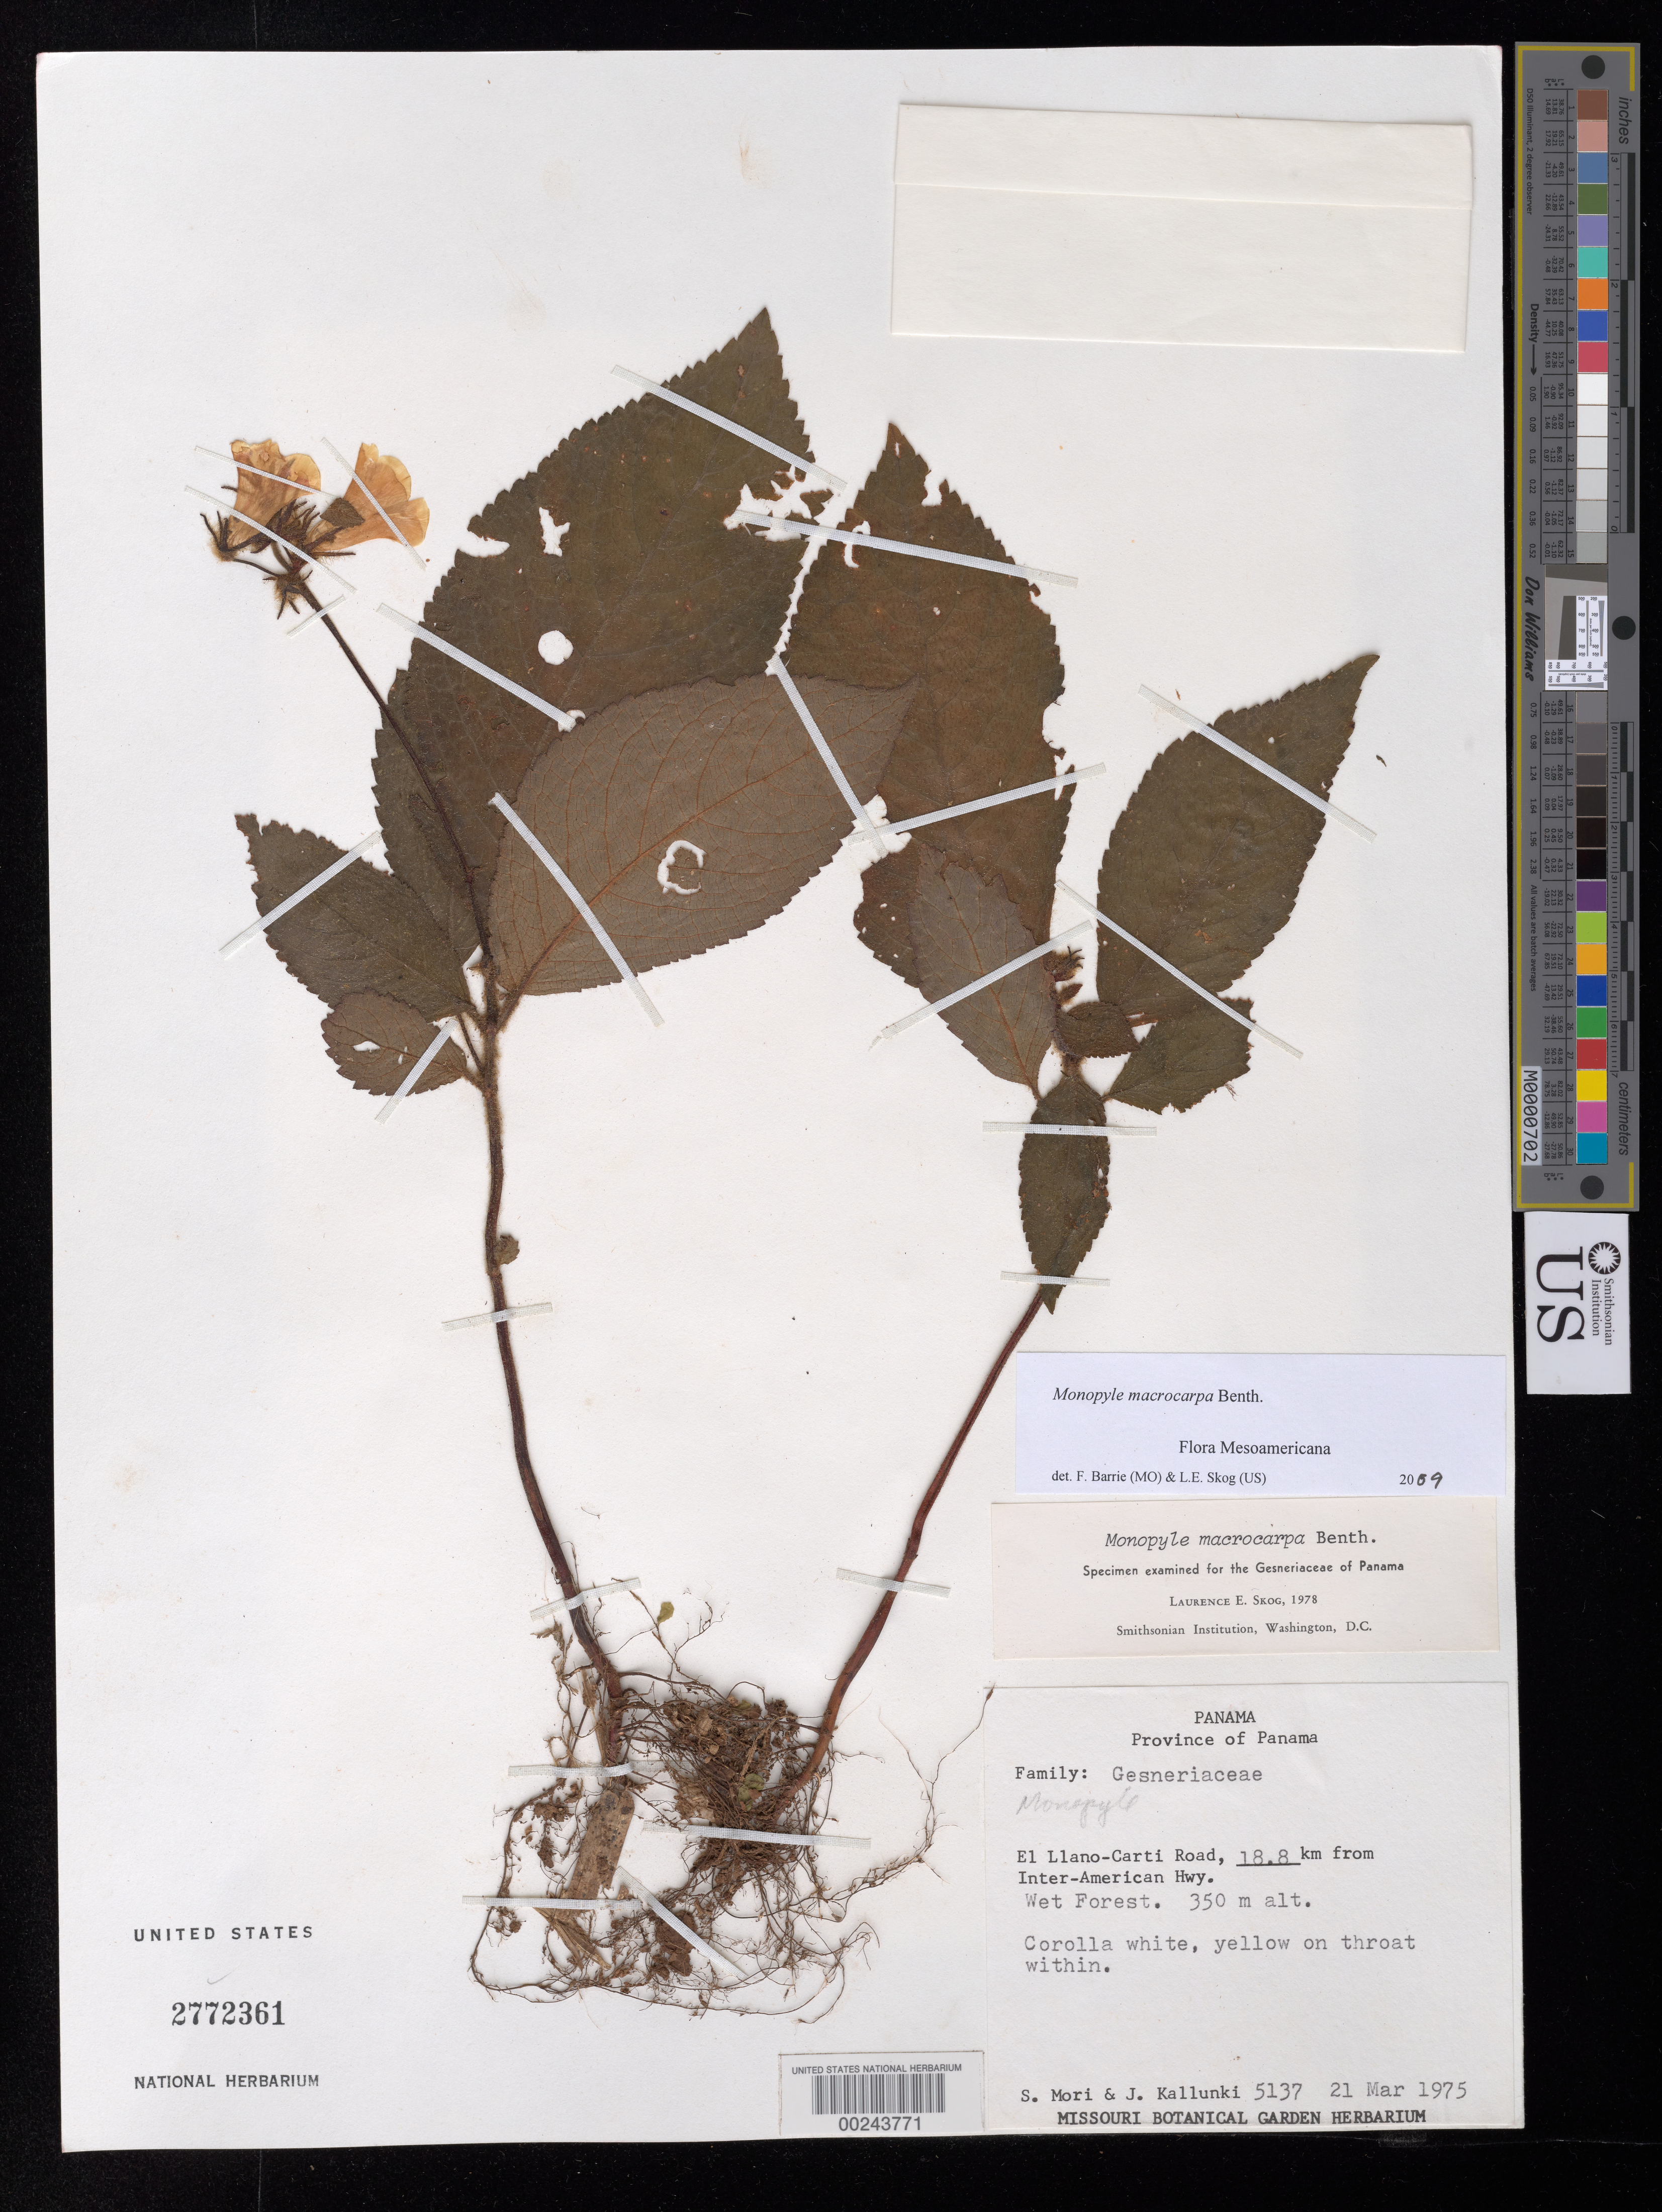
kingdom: Plantae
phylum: Tracheophyta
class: Magnoliopsida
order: Lamiales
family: Gesneriaceae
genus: Monopyle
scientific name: Monopyle macrocarpa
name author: Benth.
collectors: S. Mori & J. Kallunki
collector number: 5137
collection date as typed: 21 Mar 1975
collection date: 1975-03-21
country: Panama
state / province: Panamá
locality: El Llano-Carti road, 18.8 km from Inter-american hwy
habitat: Wet forest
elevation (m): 350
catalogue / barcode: US 2772361